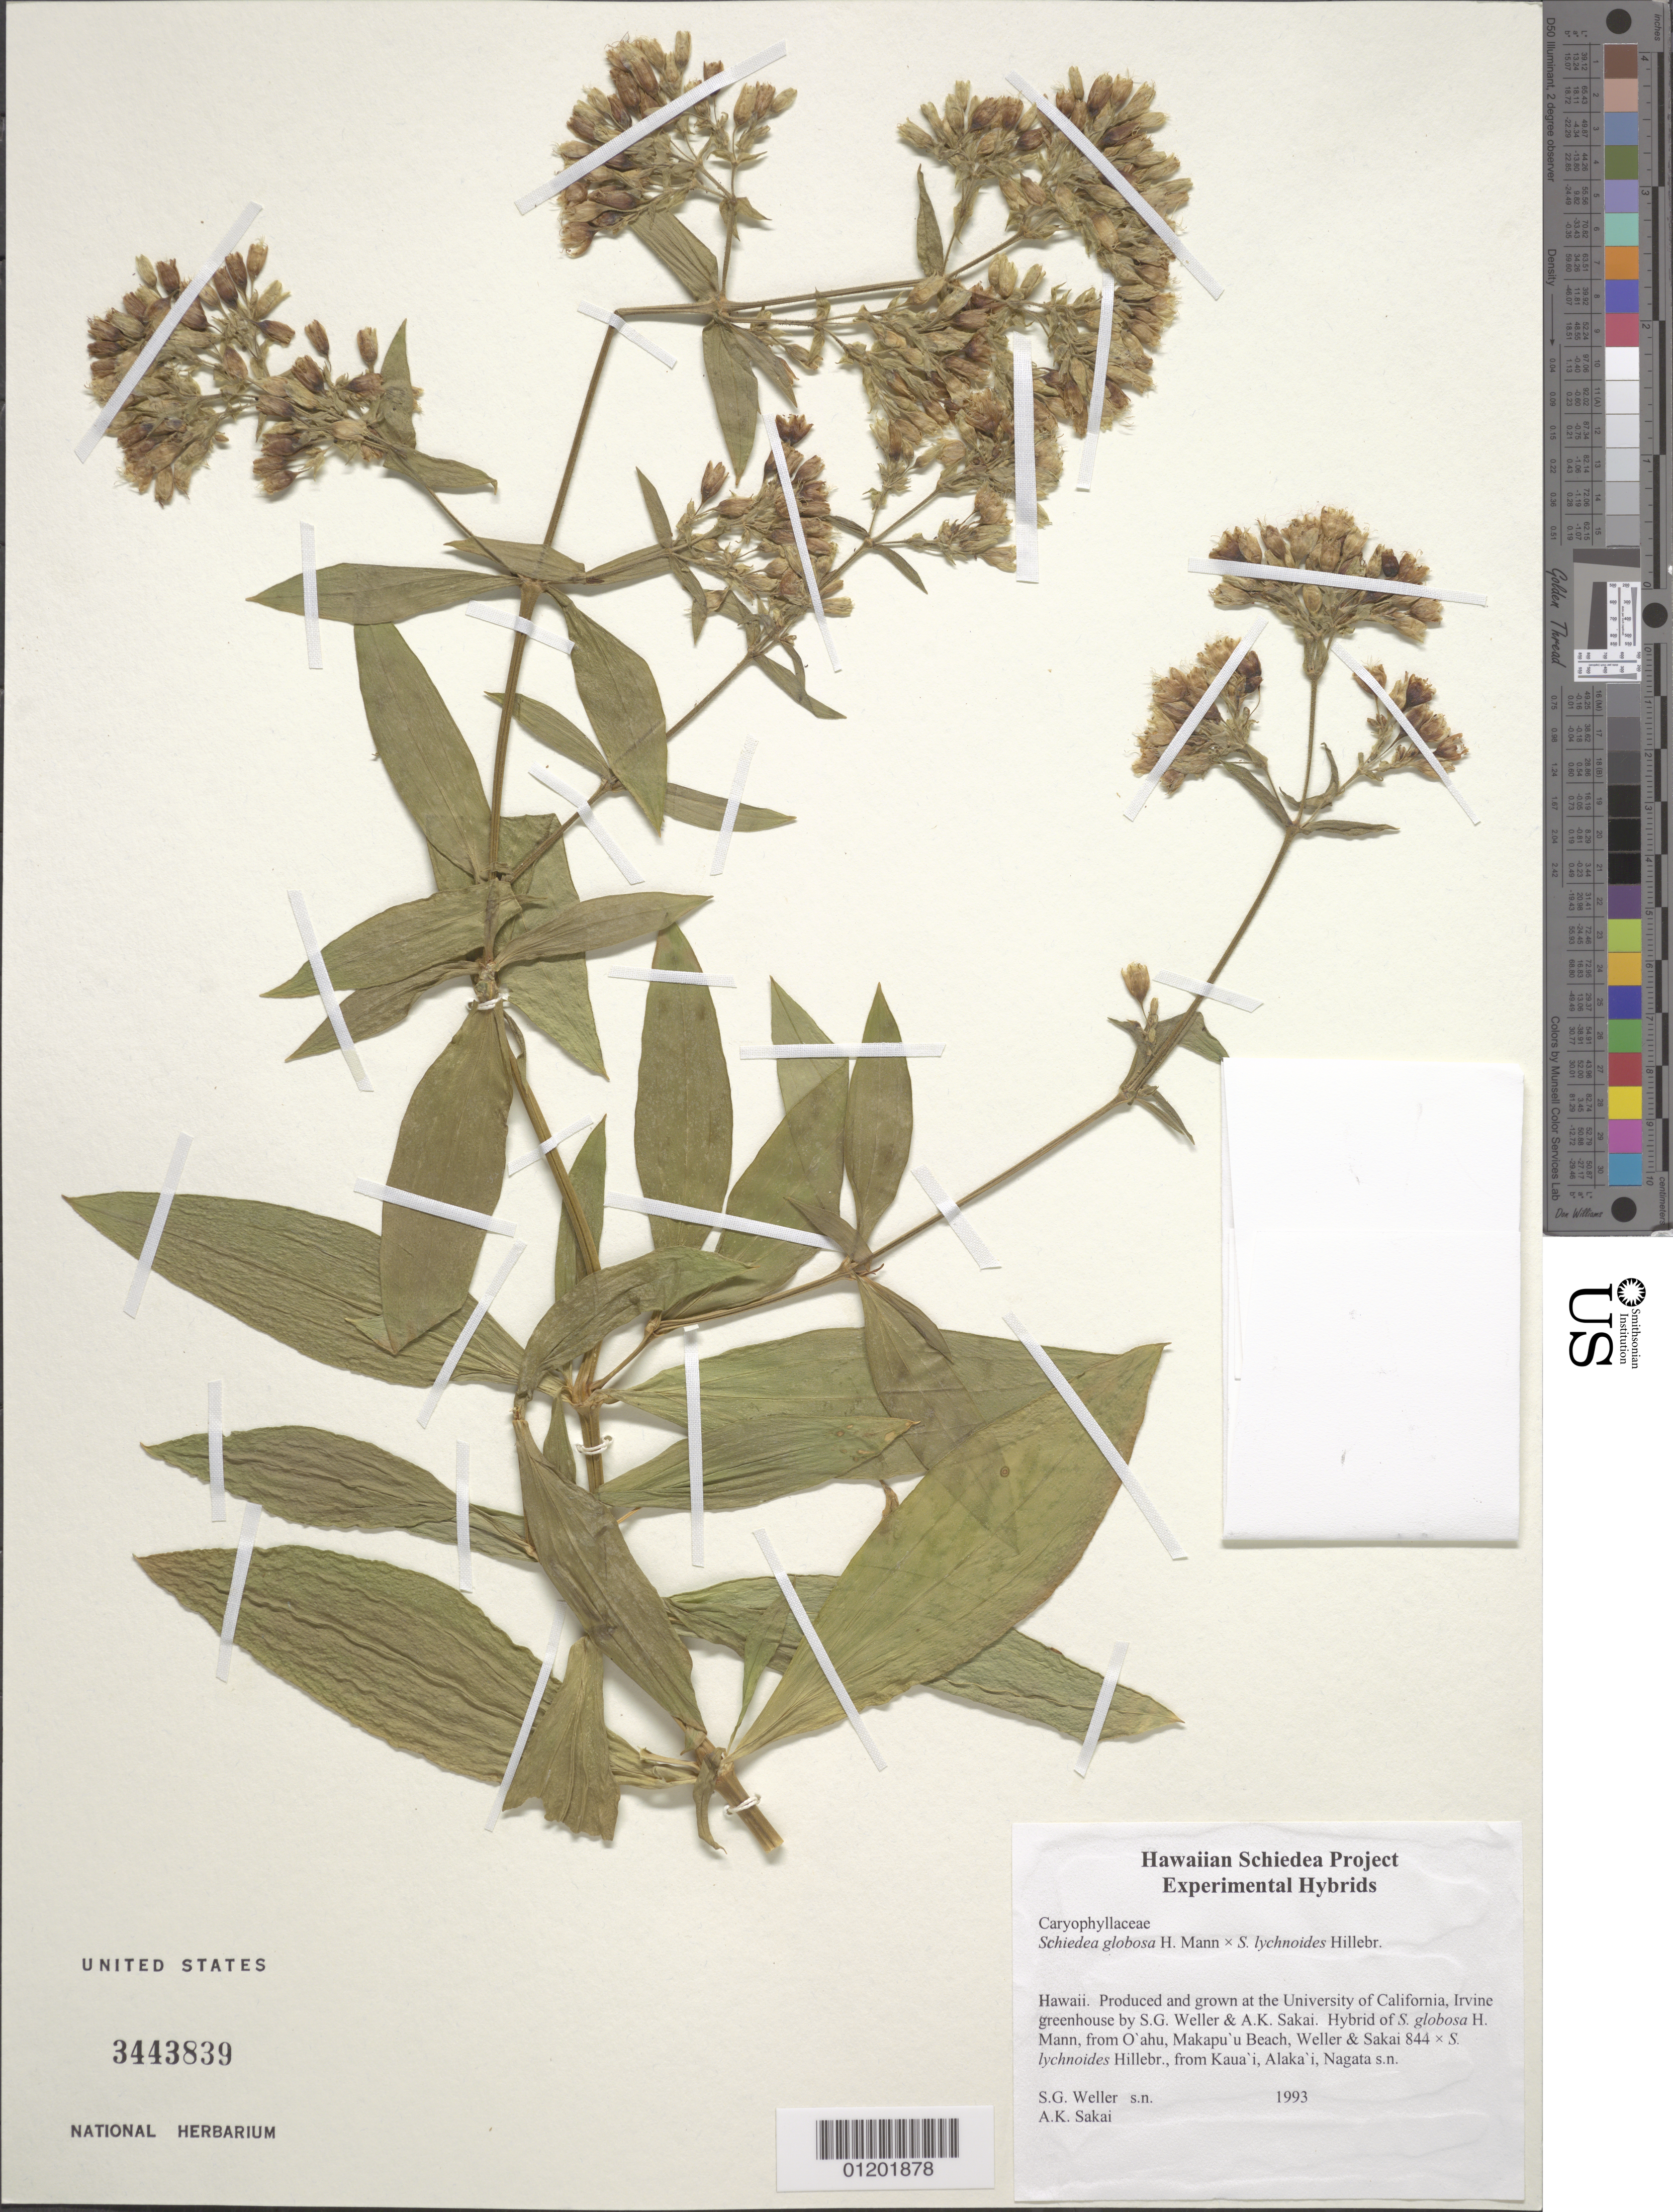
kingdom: Plantae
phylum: Tracheophyta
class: Magnoliopsida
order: Caryophyllales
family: Caryophyllaceae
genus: Schiedea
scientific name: Schiedea globosa x S. lychnoides Hillebr.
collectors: S. G. Weller & A. Sakai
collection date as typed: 1993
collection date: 1993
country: United States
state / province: California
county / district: Orange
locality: University of California, Irvine greenhouse.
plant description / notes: Hybrid of S. globosa H. Mann [from O'ahu, Makapu'u Beach, Weller & Sakai 844] × S. lychnoides Hillebr. [from Kaua'i, Alaka'i, Nagata s.n.].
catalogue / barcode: US 3443839